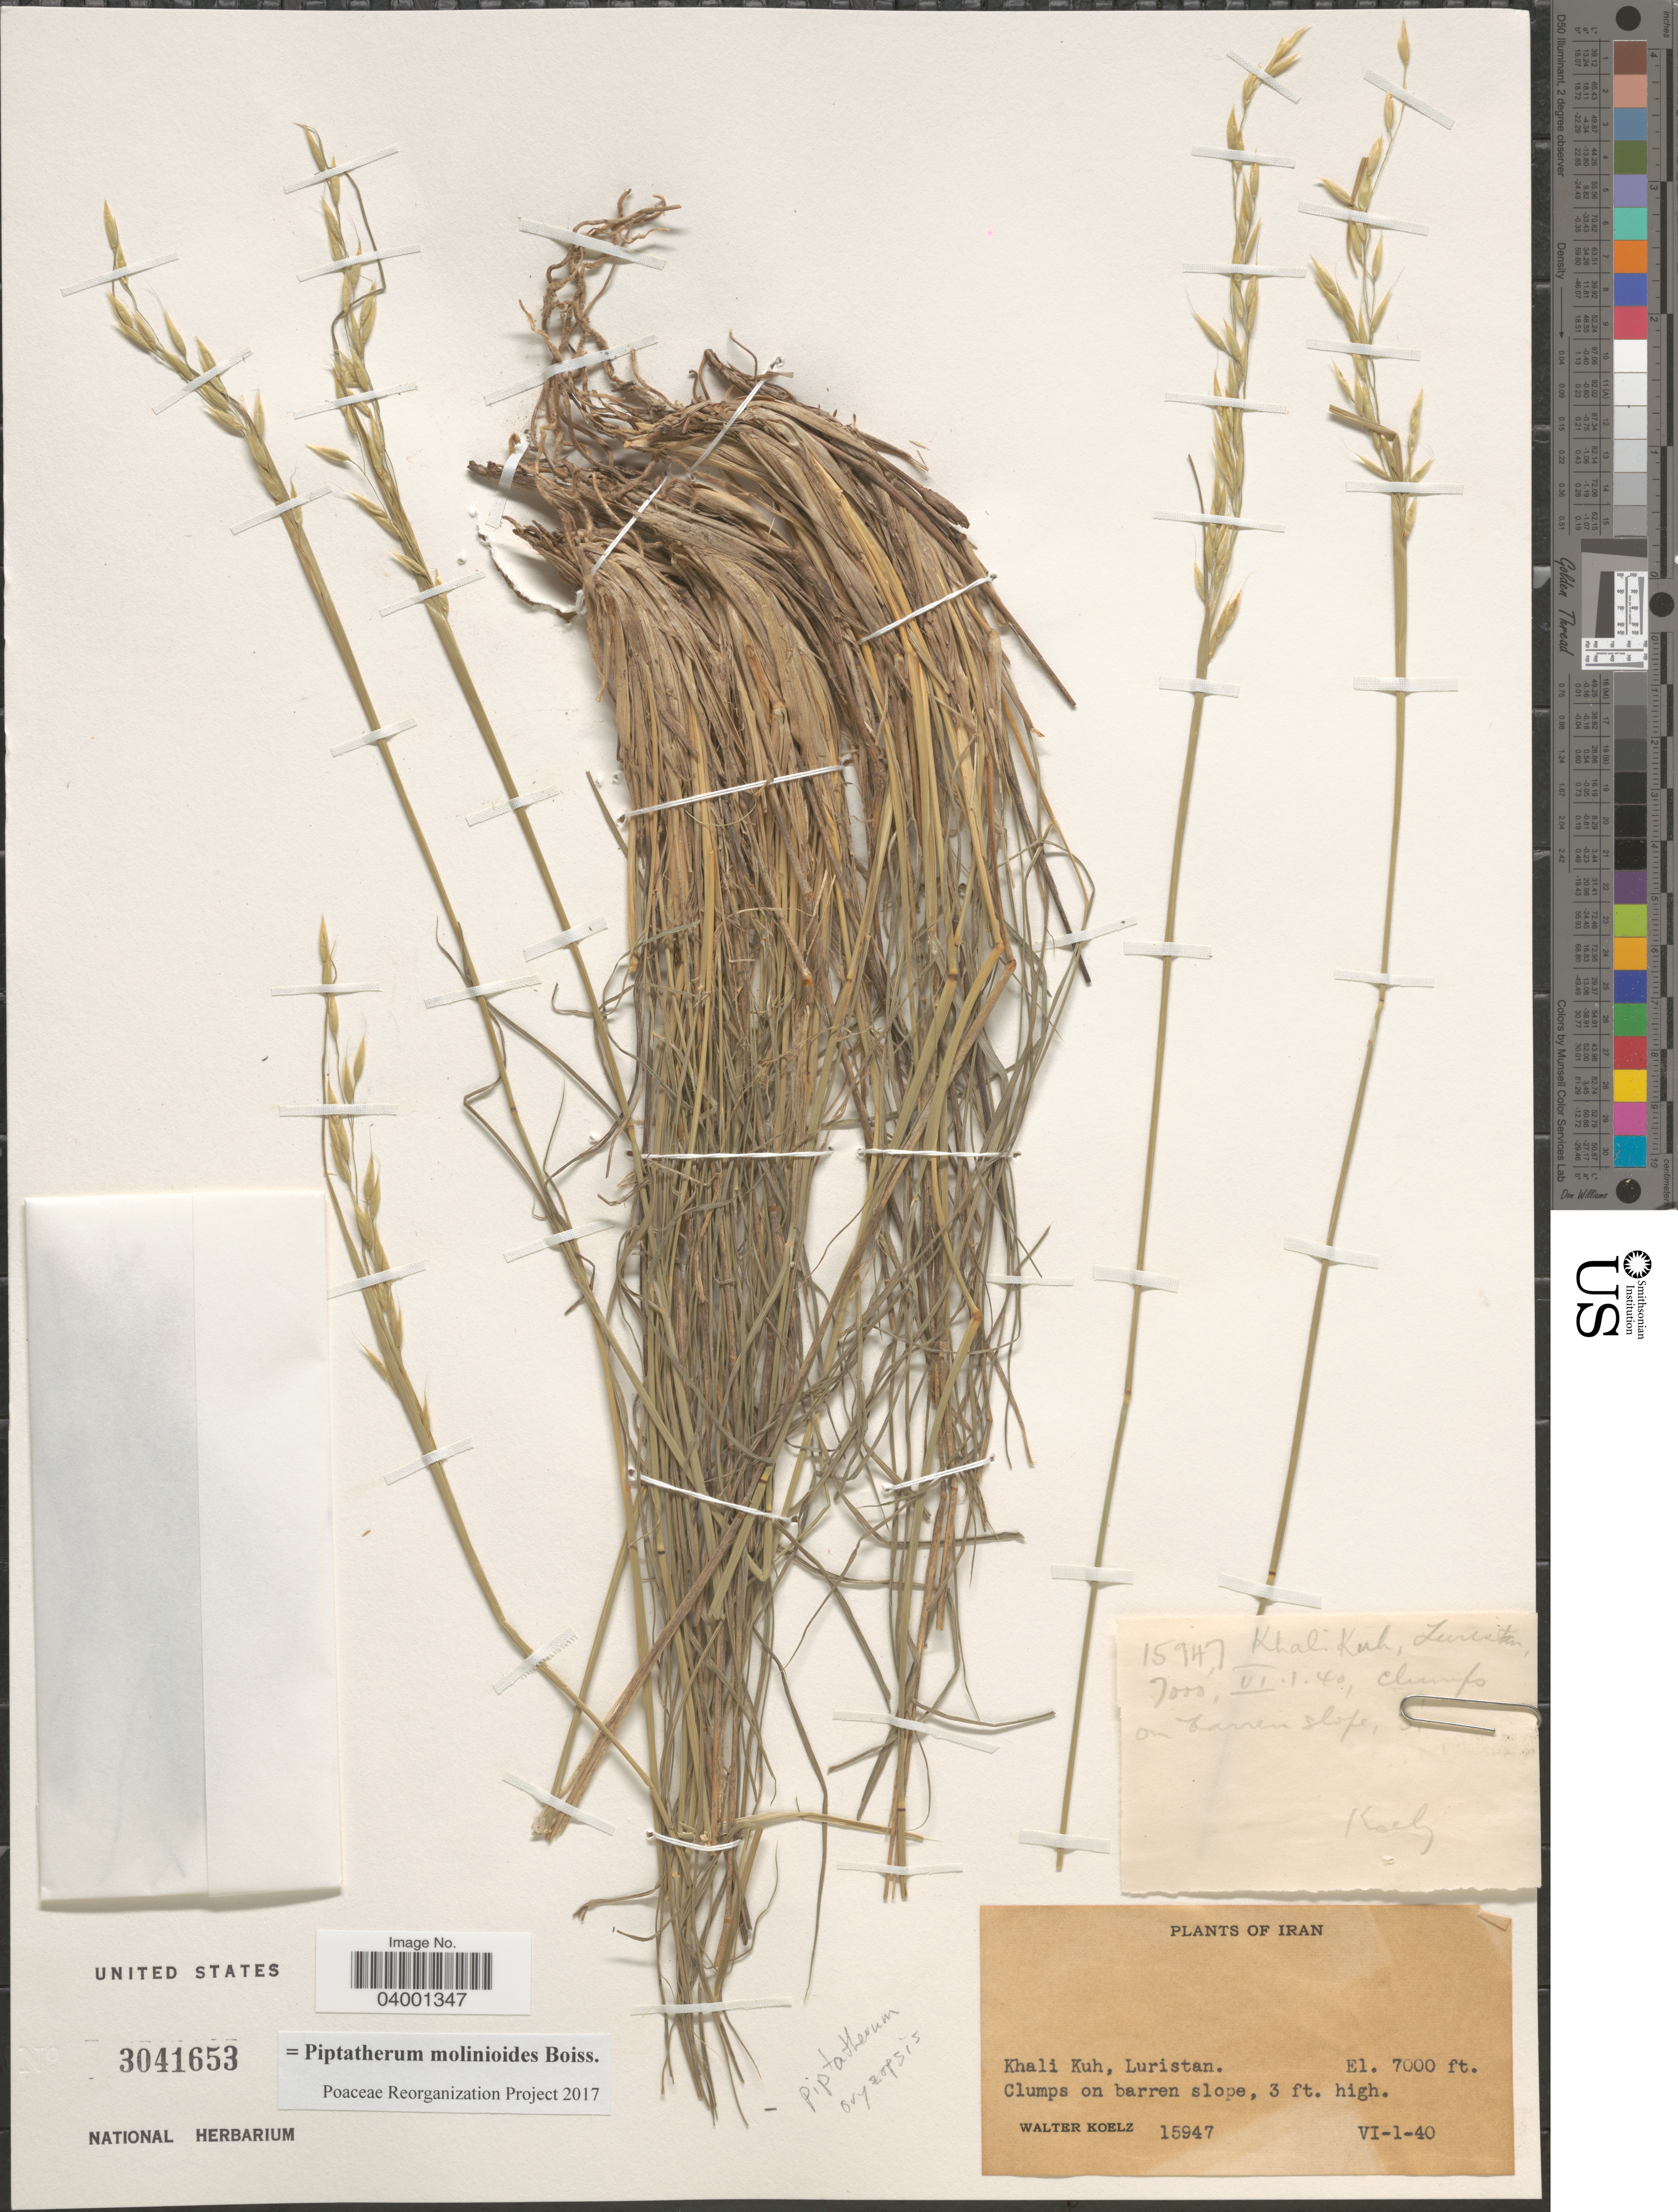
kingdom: Plantae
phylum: Tracheophyta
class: Liliopsida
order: Poales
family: Poaceae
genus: Piptatherum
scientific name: Piptatherum molinioides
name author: Boiss.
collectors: W. N. Koelz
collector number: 15947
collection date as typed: Transcribed d/m/y: 1/6/40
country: Iran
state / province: Lorestan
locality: Khali Kuh, Luristan.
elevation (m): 2134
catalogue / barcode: US 3041653